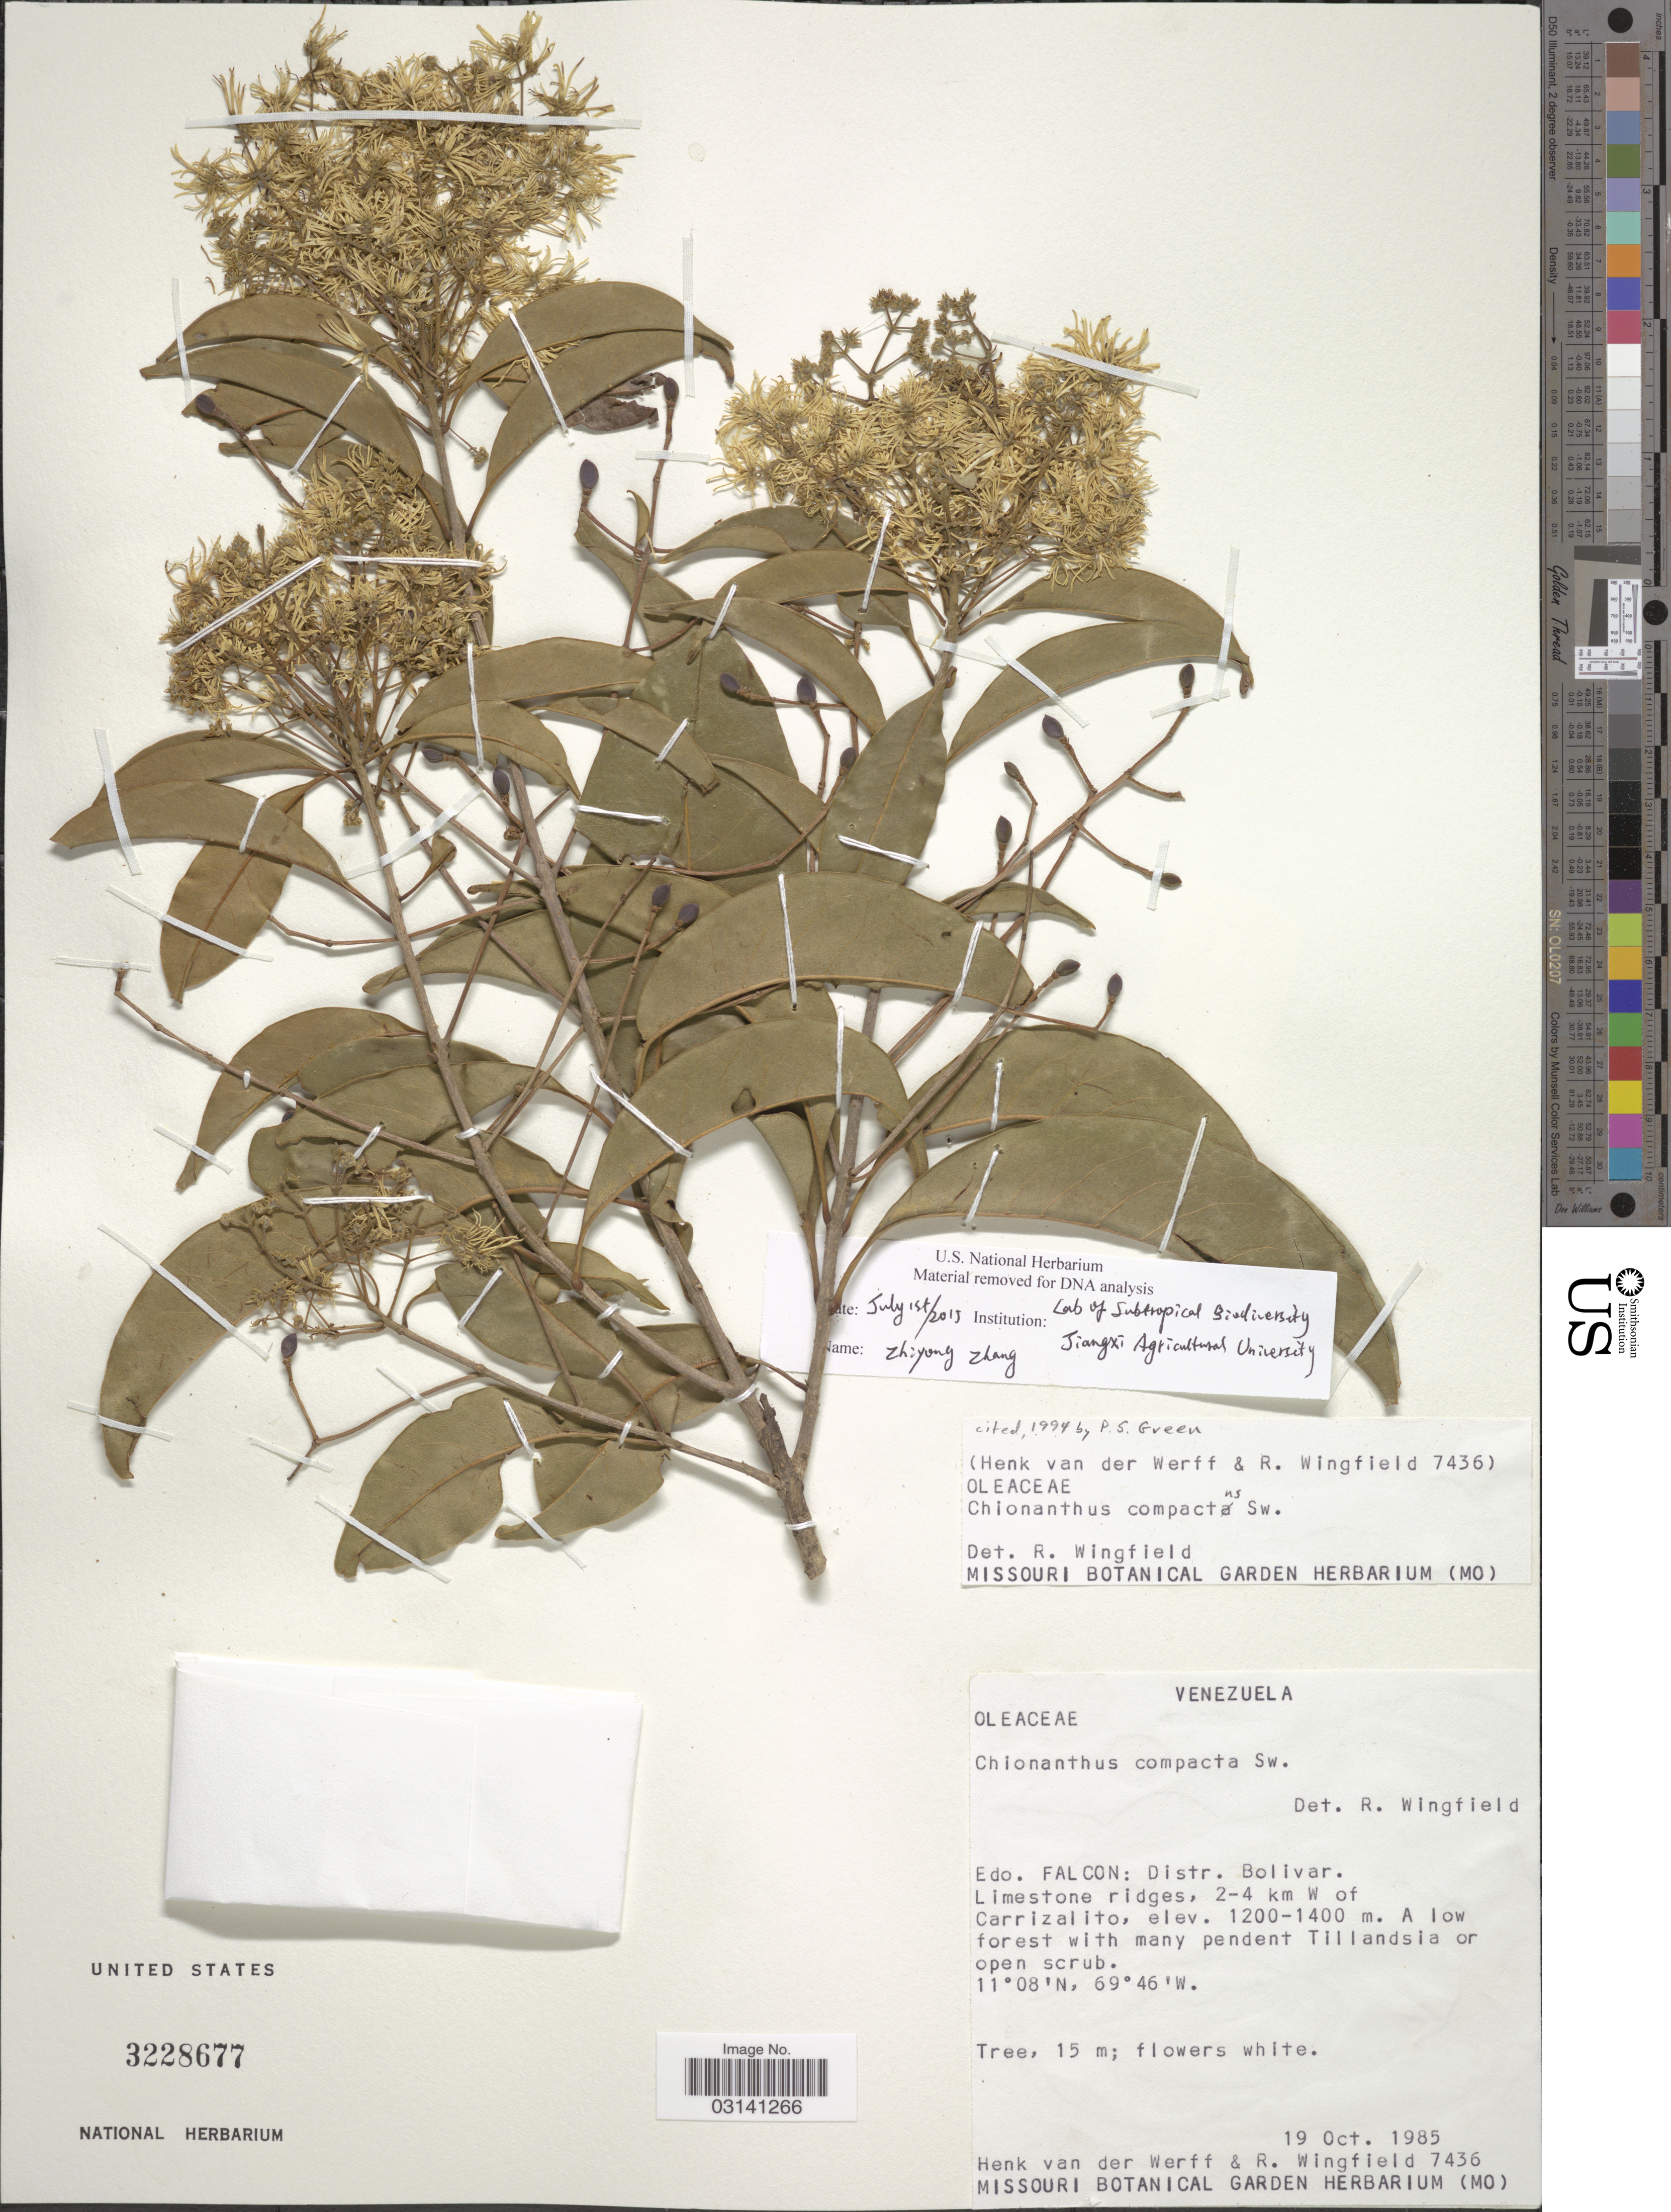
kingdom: Plantae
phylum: Tracheophyta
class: Magnoliopsida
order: Lamiales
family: Oleaceae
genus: Chionanthus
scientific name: Chionanthus compactus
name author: Sw.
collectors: H. van der Werff & R. Wingfield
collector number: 7436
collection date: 1985-10-19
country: Venezuela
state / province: Falcón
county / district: Bolívar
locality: Distr. Bolivar. Limestone ridges, 2-4 km W of Carrizalito.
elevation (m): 1200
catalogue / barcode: US 3228677